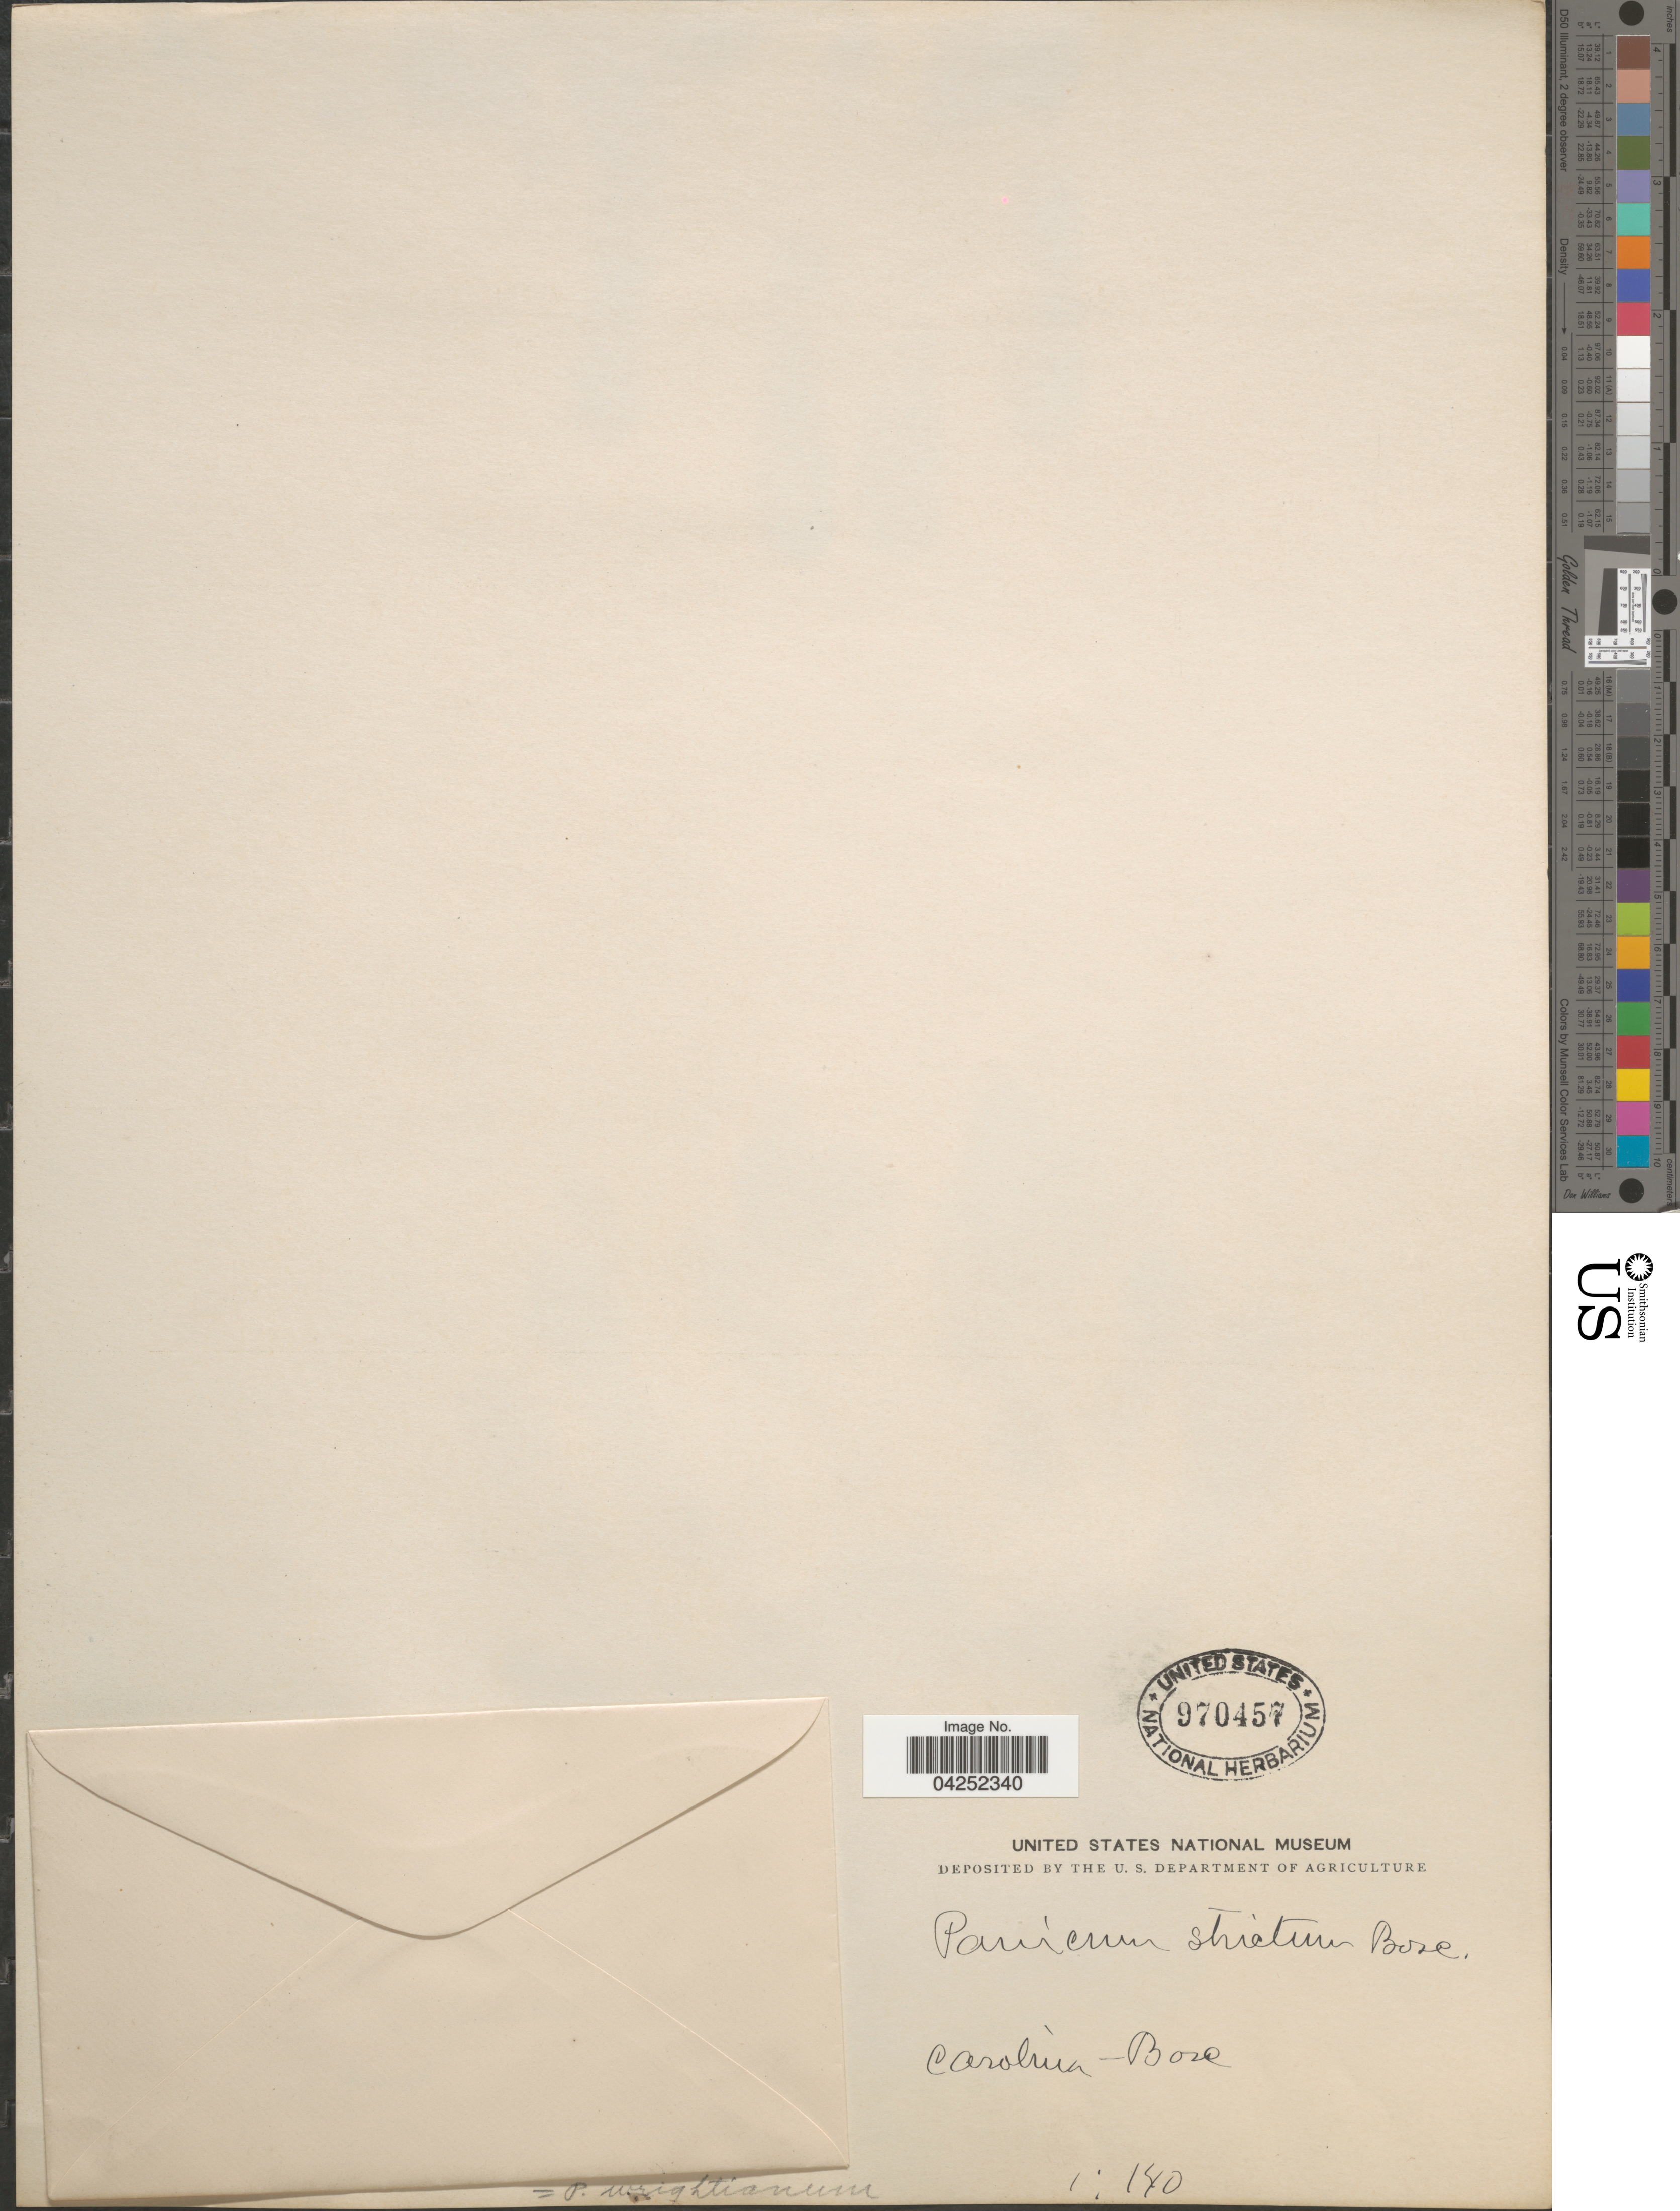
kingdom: Plantae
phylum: Tracheophyta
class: Liliopsida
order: Poales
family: Poaceae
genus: Dichanthelium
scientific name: Dichanthelium acuminatum var. longiligulatum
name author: (Nash) Gould & C.A. Clark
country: United States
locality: Carolina-Bore.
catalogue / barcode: US 970457